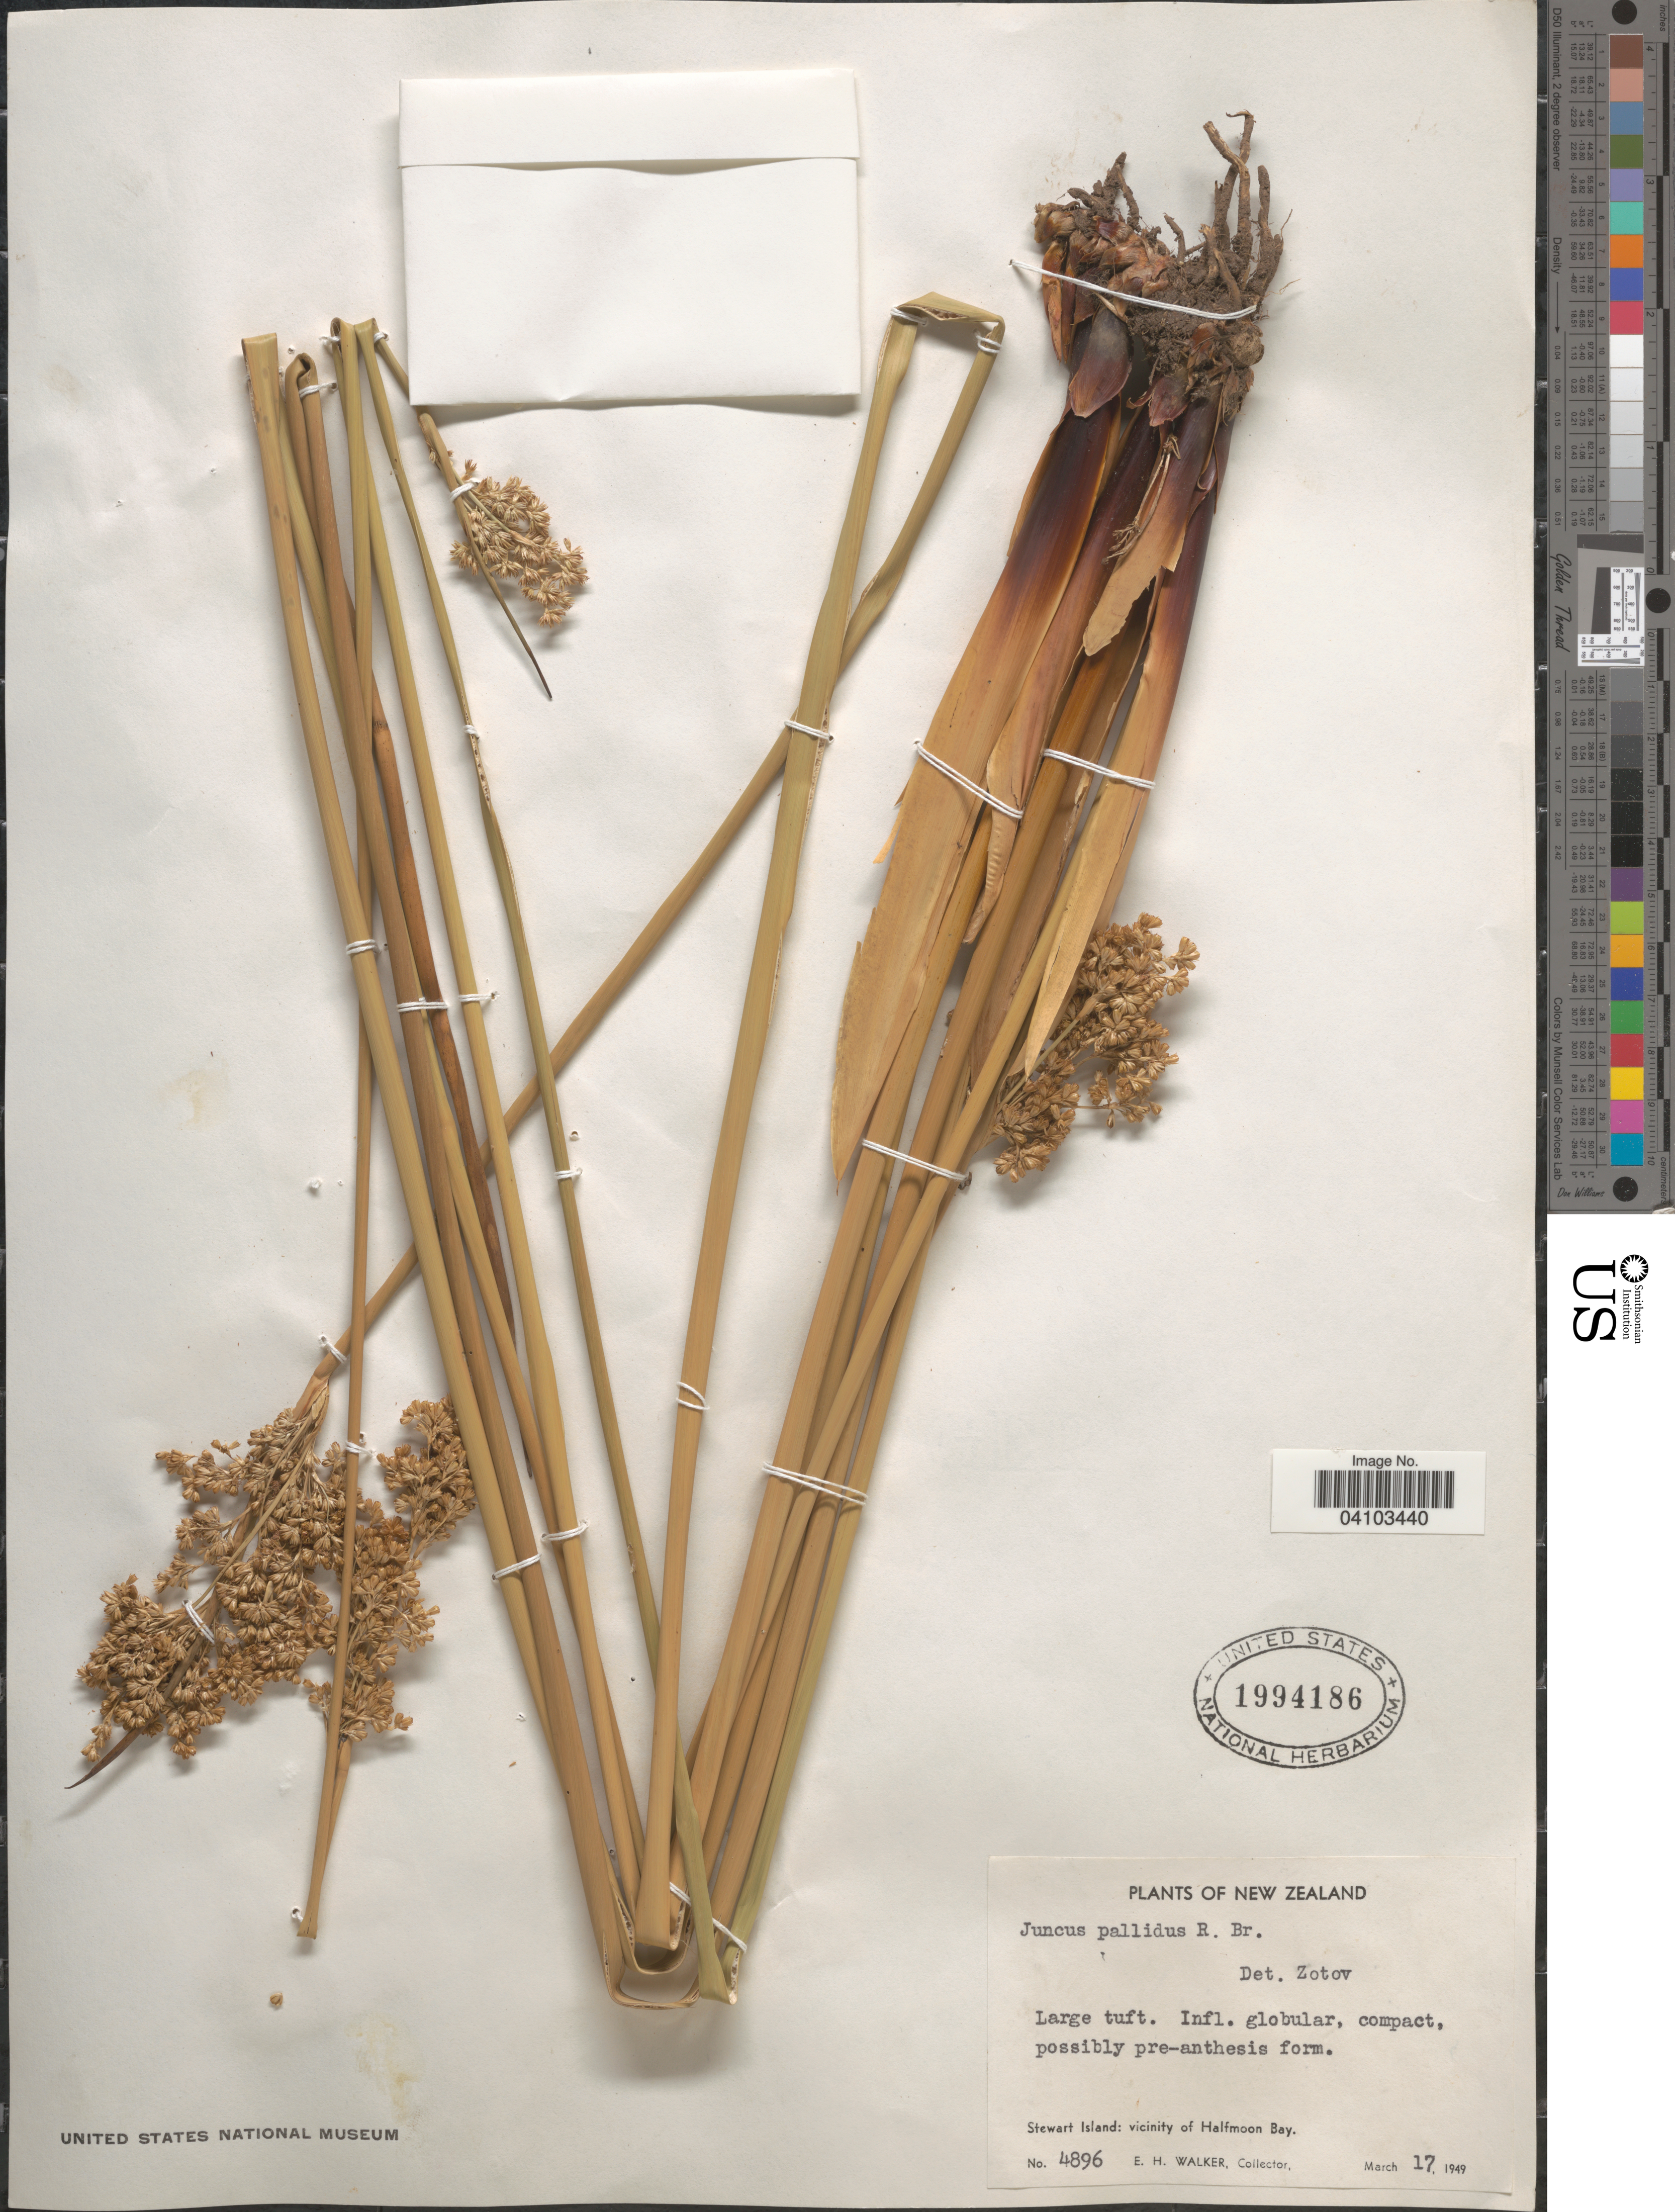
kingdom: Plantae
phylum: Tracheophyta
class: Liliopsida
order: Poales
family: Juncaceae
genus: Juncus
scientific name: Juncus pallidus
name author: R. Br.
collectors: E. H. Walker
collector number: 4896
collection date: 1949-03-17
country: New Zealand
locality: Stewart Island: vicinity of Halfmoon Bay.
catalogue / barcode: US 1994186